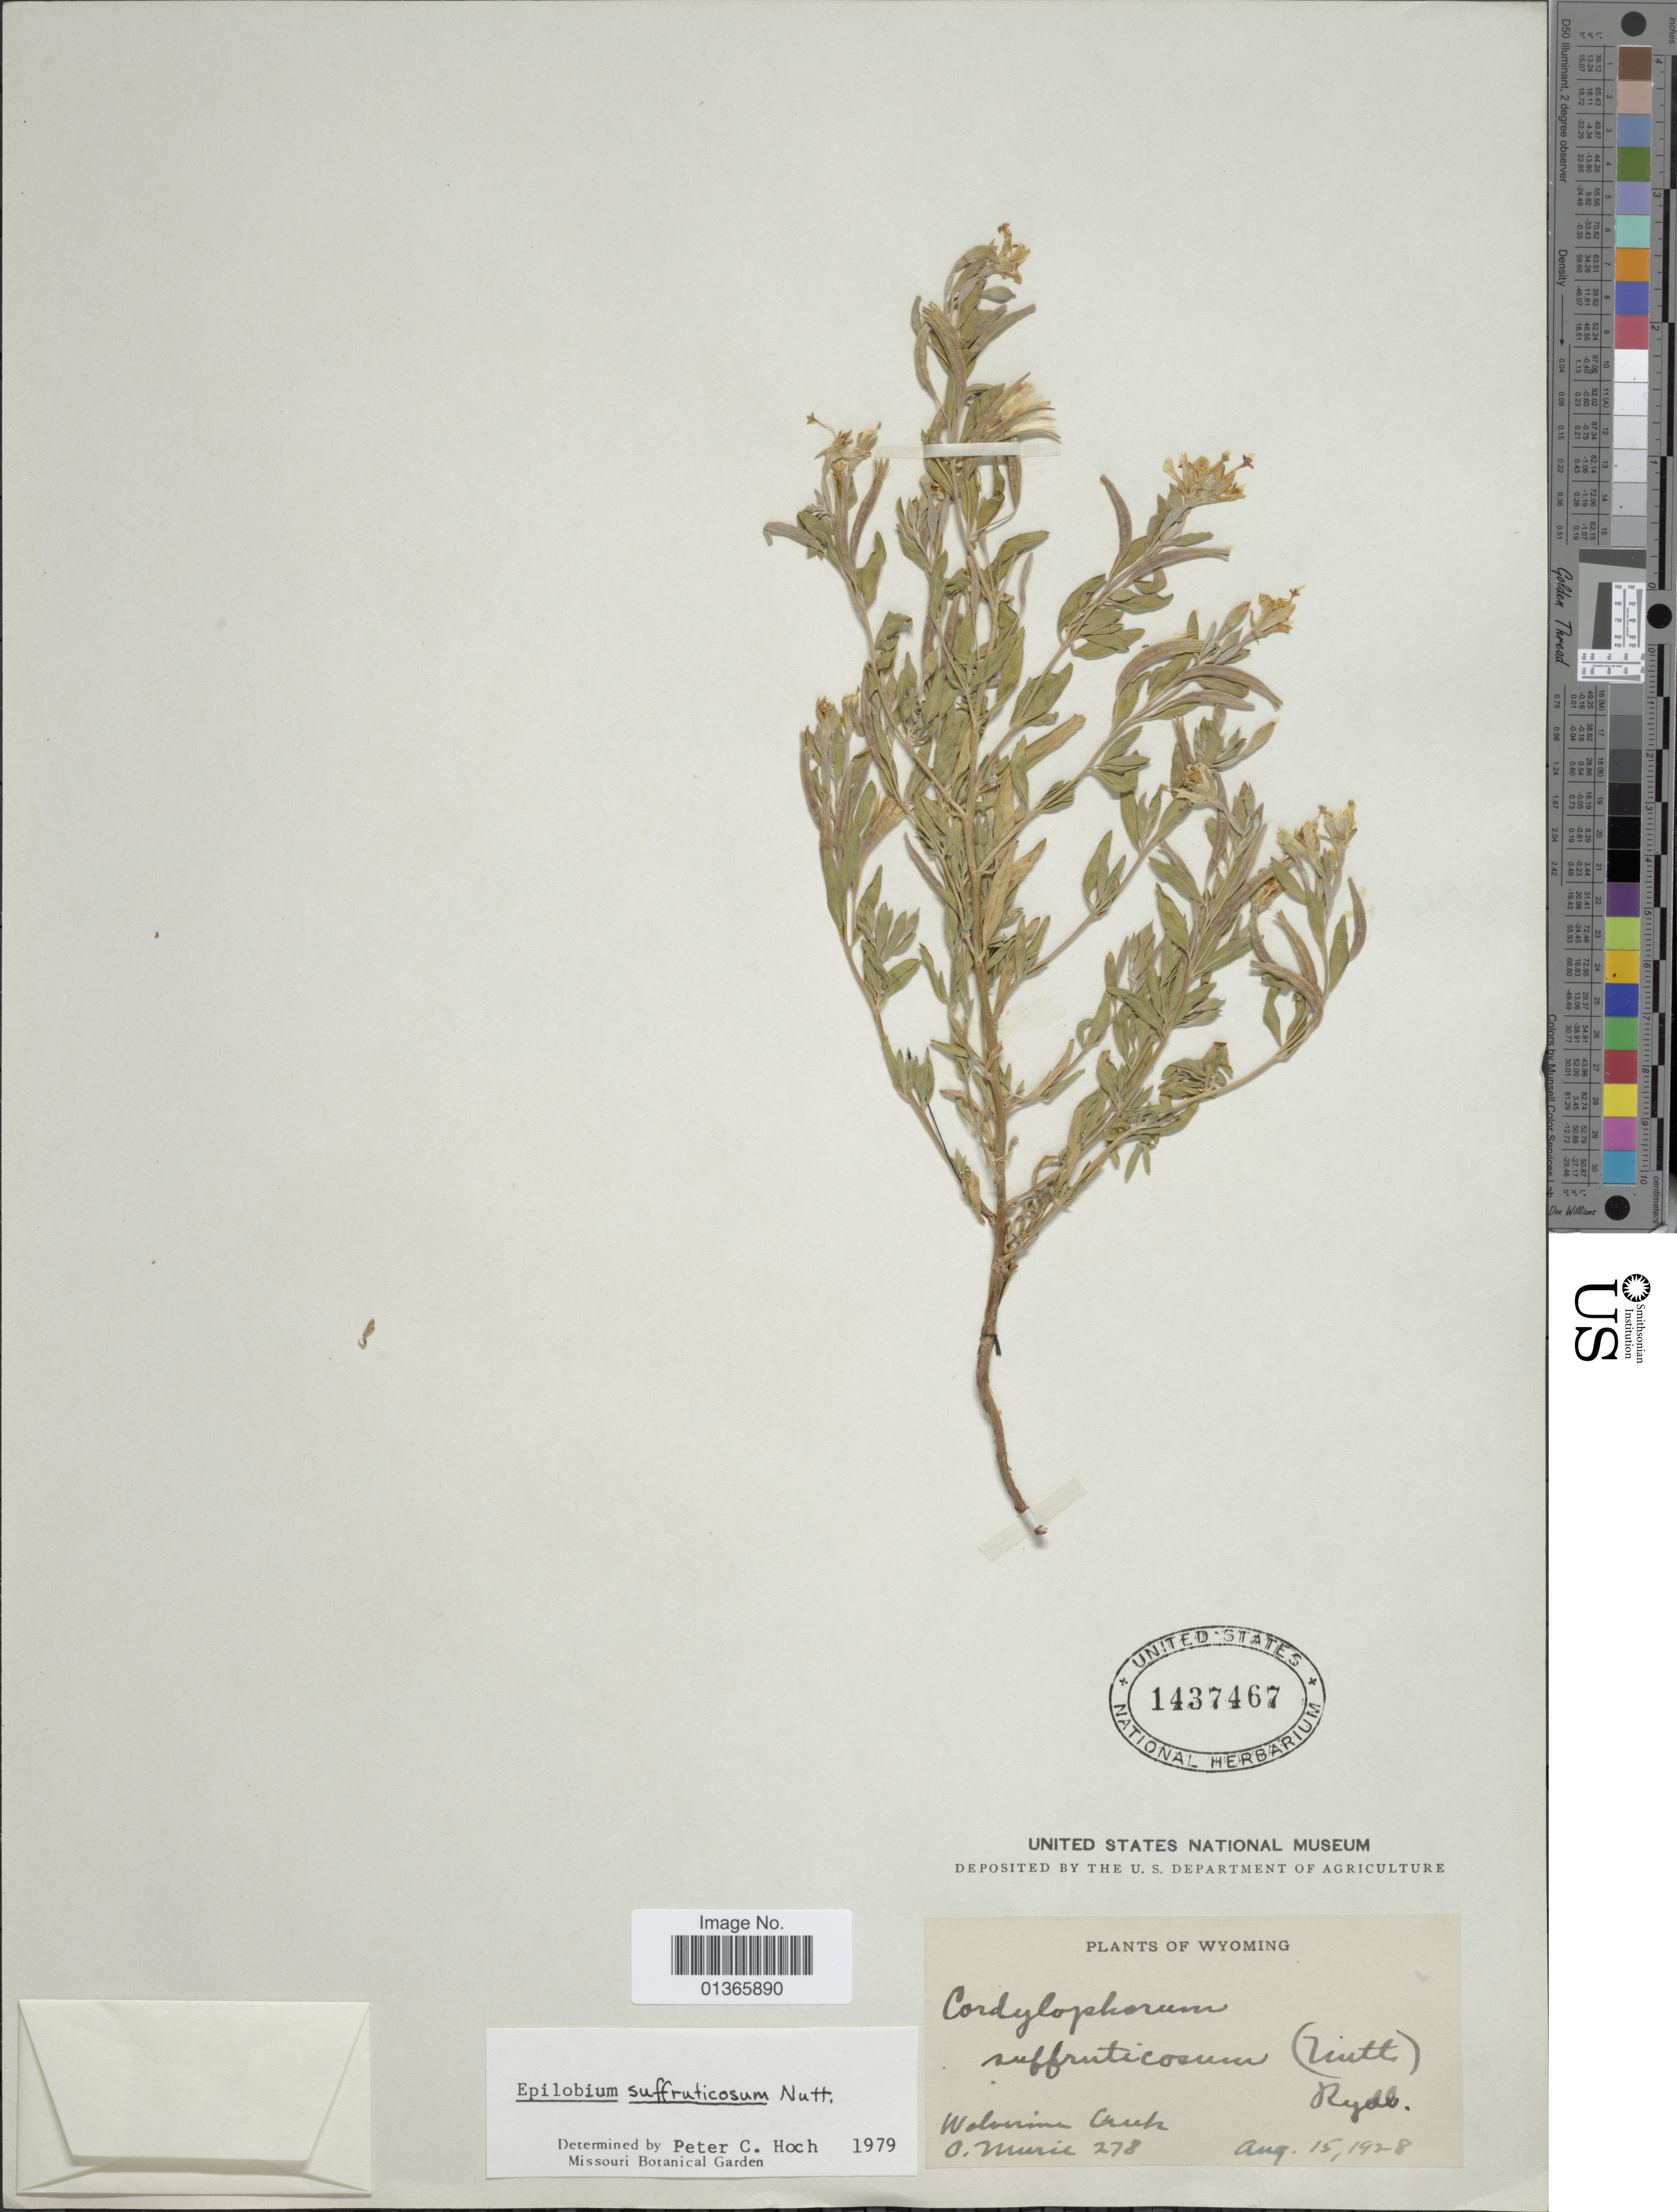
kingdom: Plantae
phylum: Tracheophyta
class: Magnoliopsida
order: Myrtales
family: Onagraceae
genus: Epilobium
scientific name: Epilobium suffruticosum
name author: Nutt. ex Torr. & A. Gray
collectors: O. Murie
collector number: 278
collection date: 1928-08-15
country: United States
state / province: Wyoming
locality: Wolverine Creek.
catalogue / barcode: US 1437467